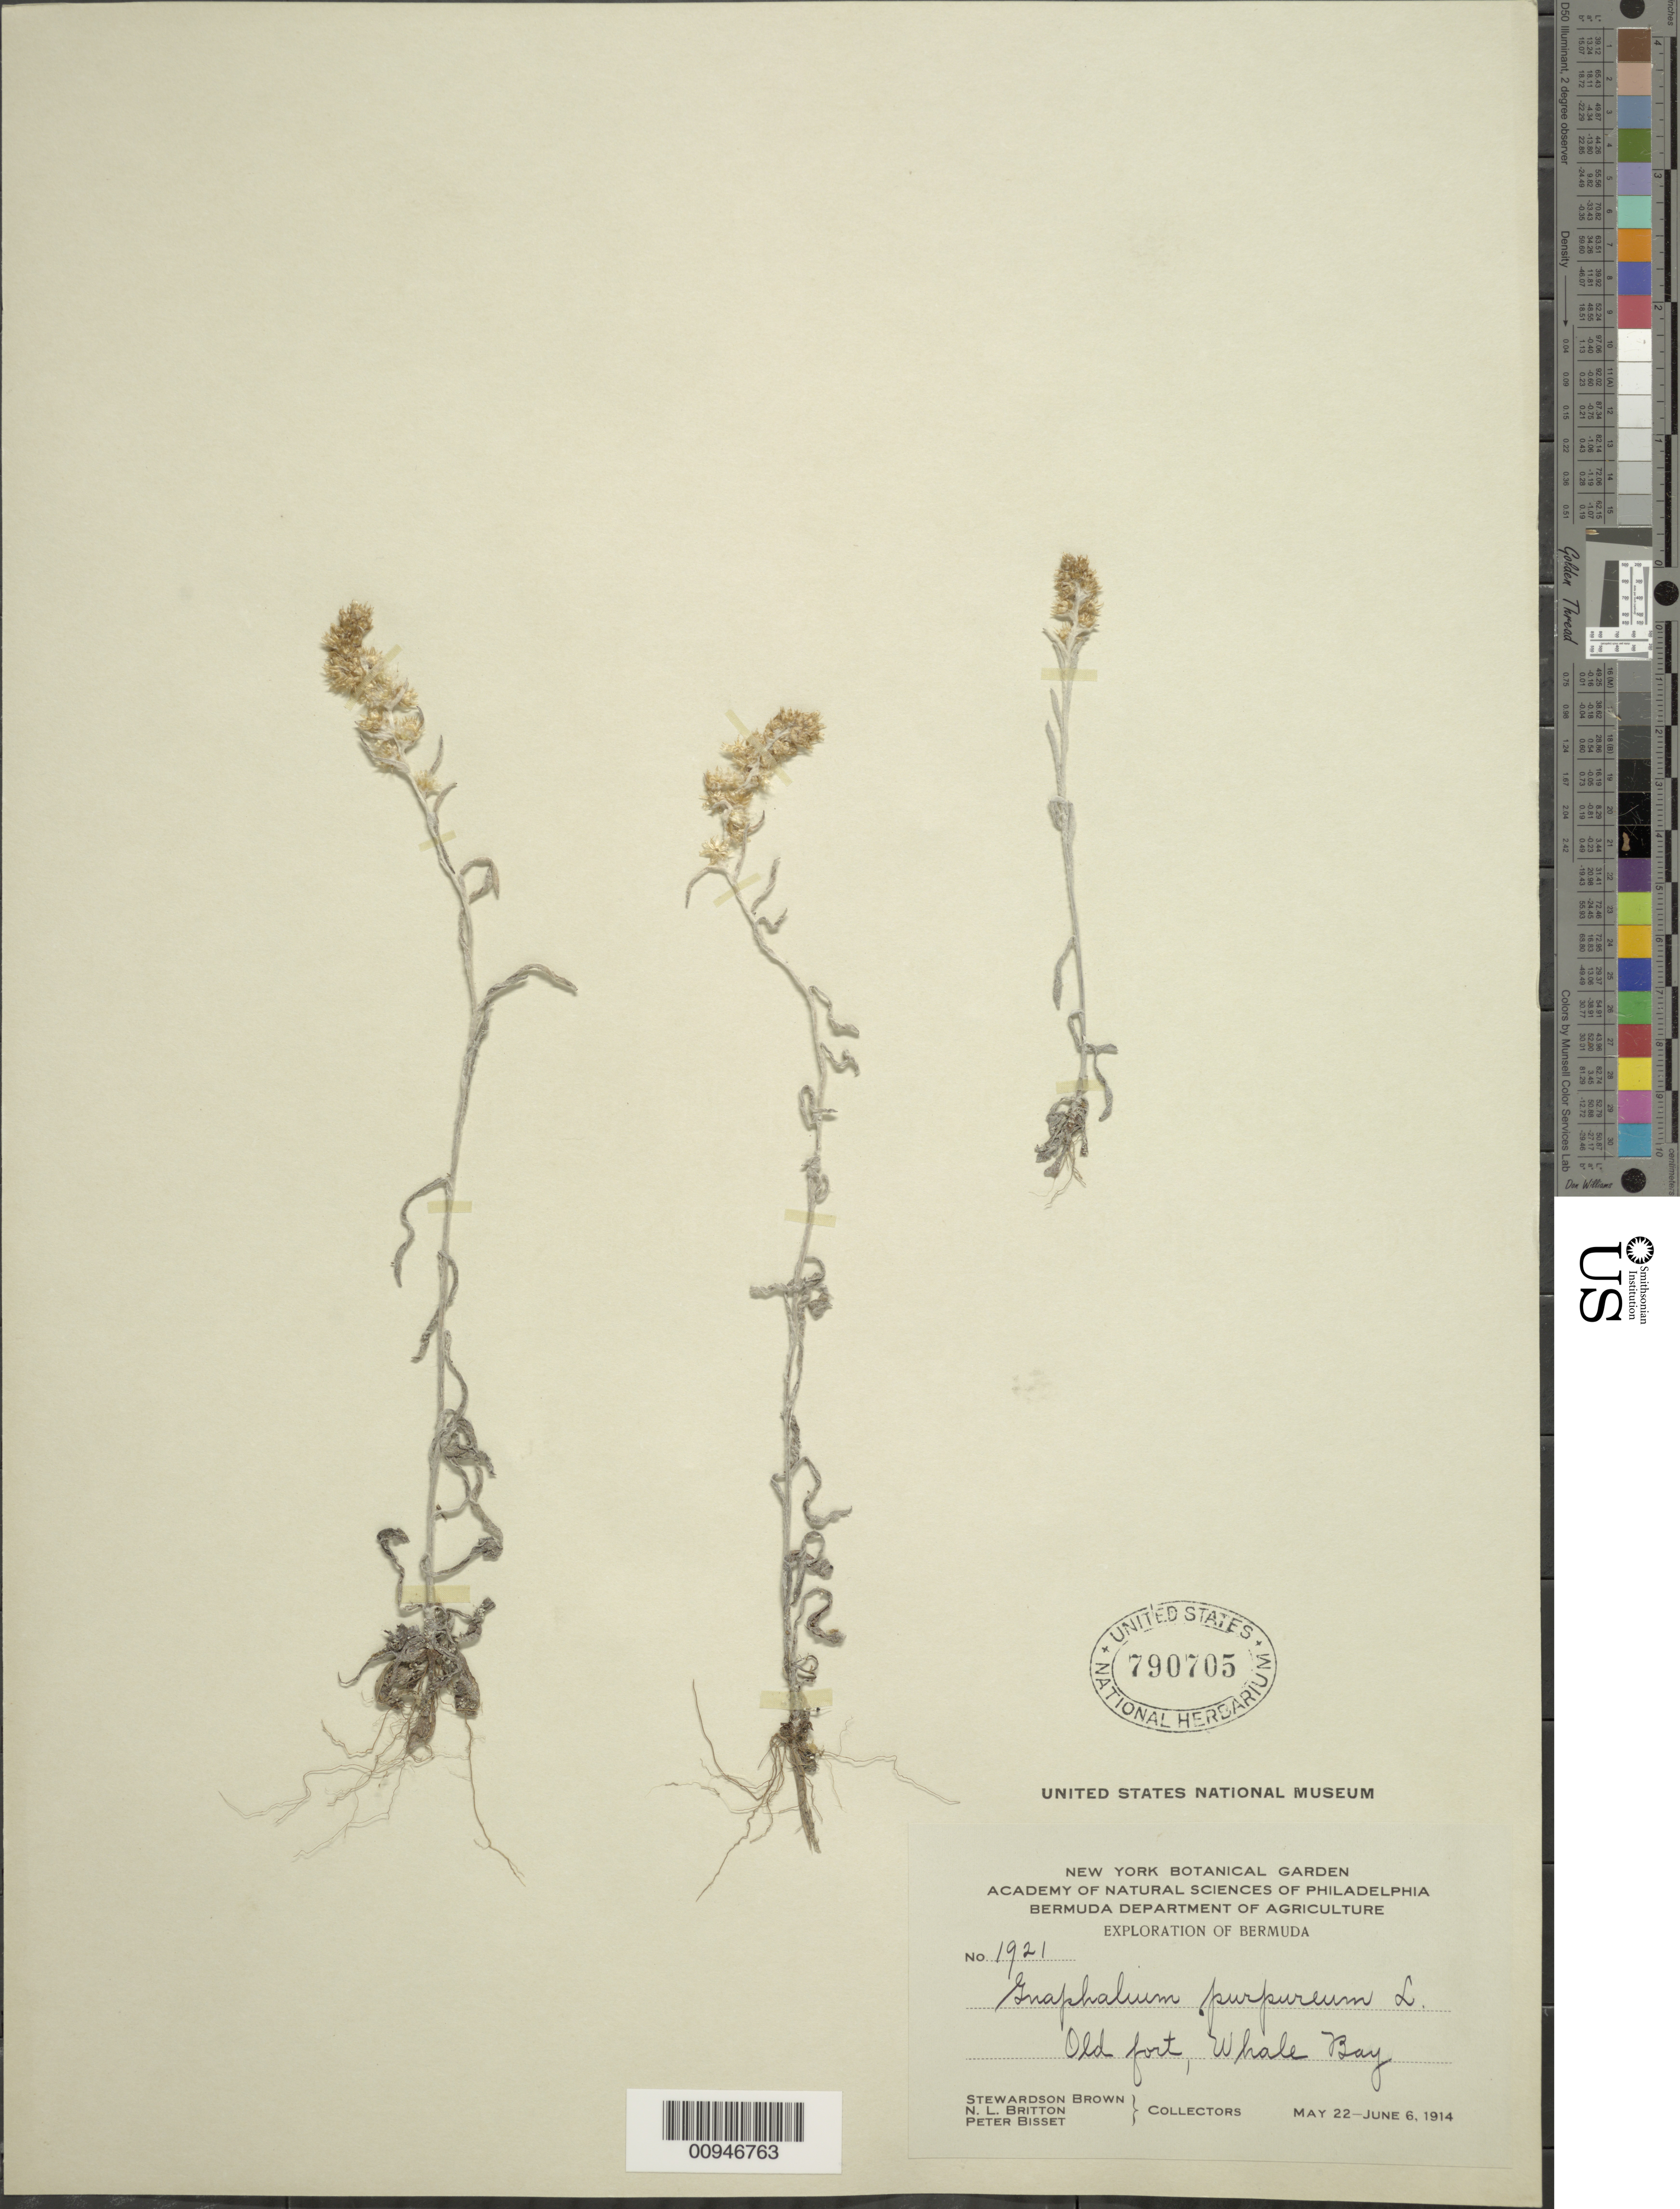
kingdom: Plantae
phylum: Tracheophyta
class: Magnoliopsida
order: Asterales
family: Asteraceae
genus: Gamochaeta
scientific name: Gamochaeta antillana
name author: (Urb.) Anderb.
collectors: S. Brown, N. Britton & P. Bisset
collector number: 1921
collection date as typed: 22 May 1914 to 06 Jun 1914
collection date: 1914-05-22/1914-06-06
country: Bermuda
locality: Whale Bay, old fort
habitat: Old Fort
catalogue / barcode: US 790705